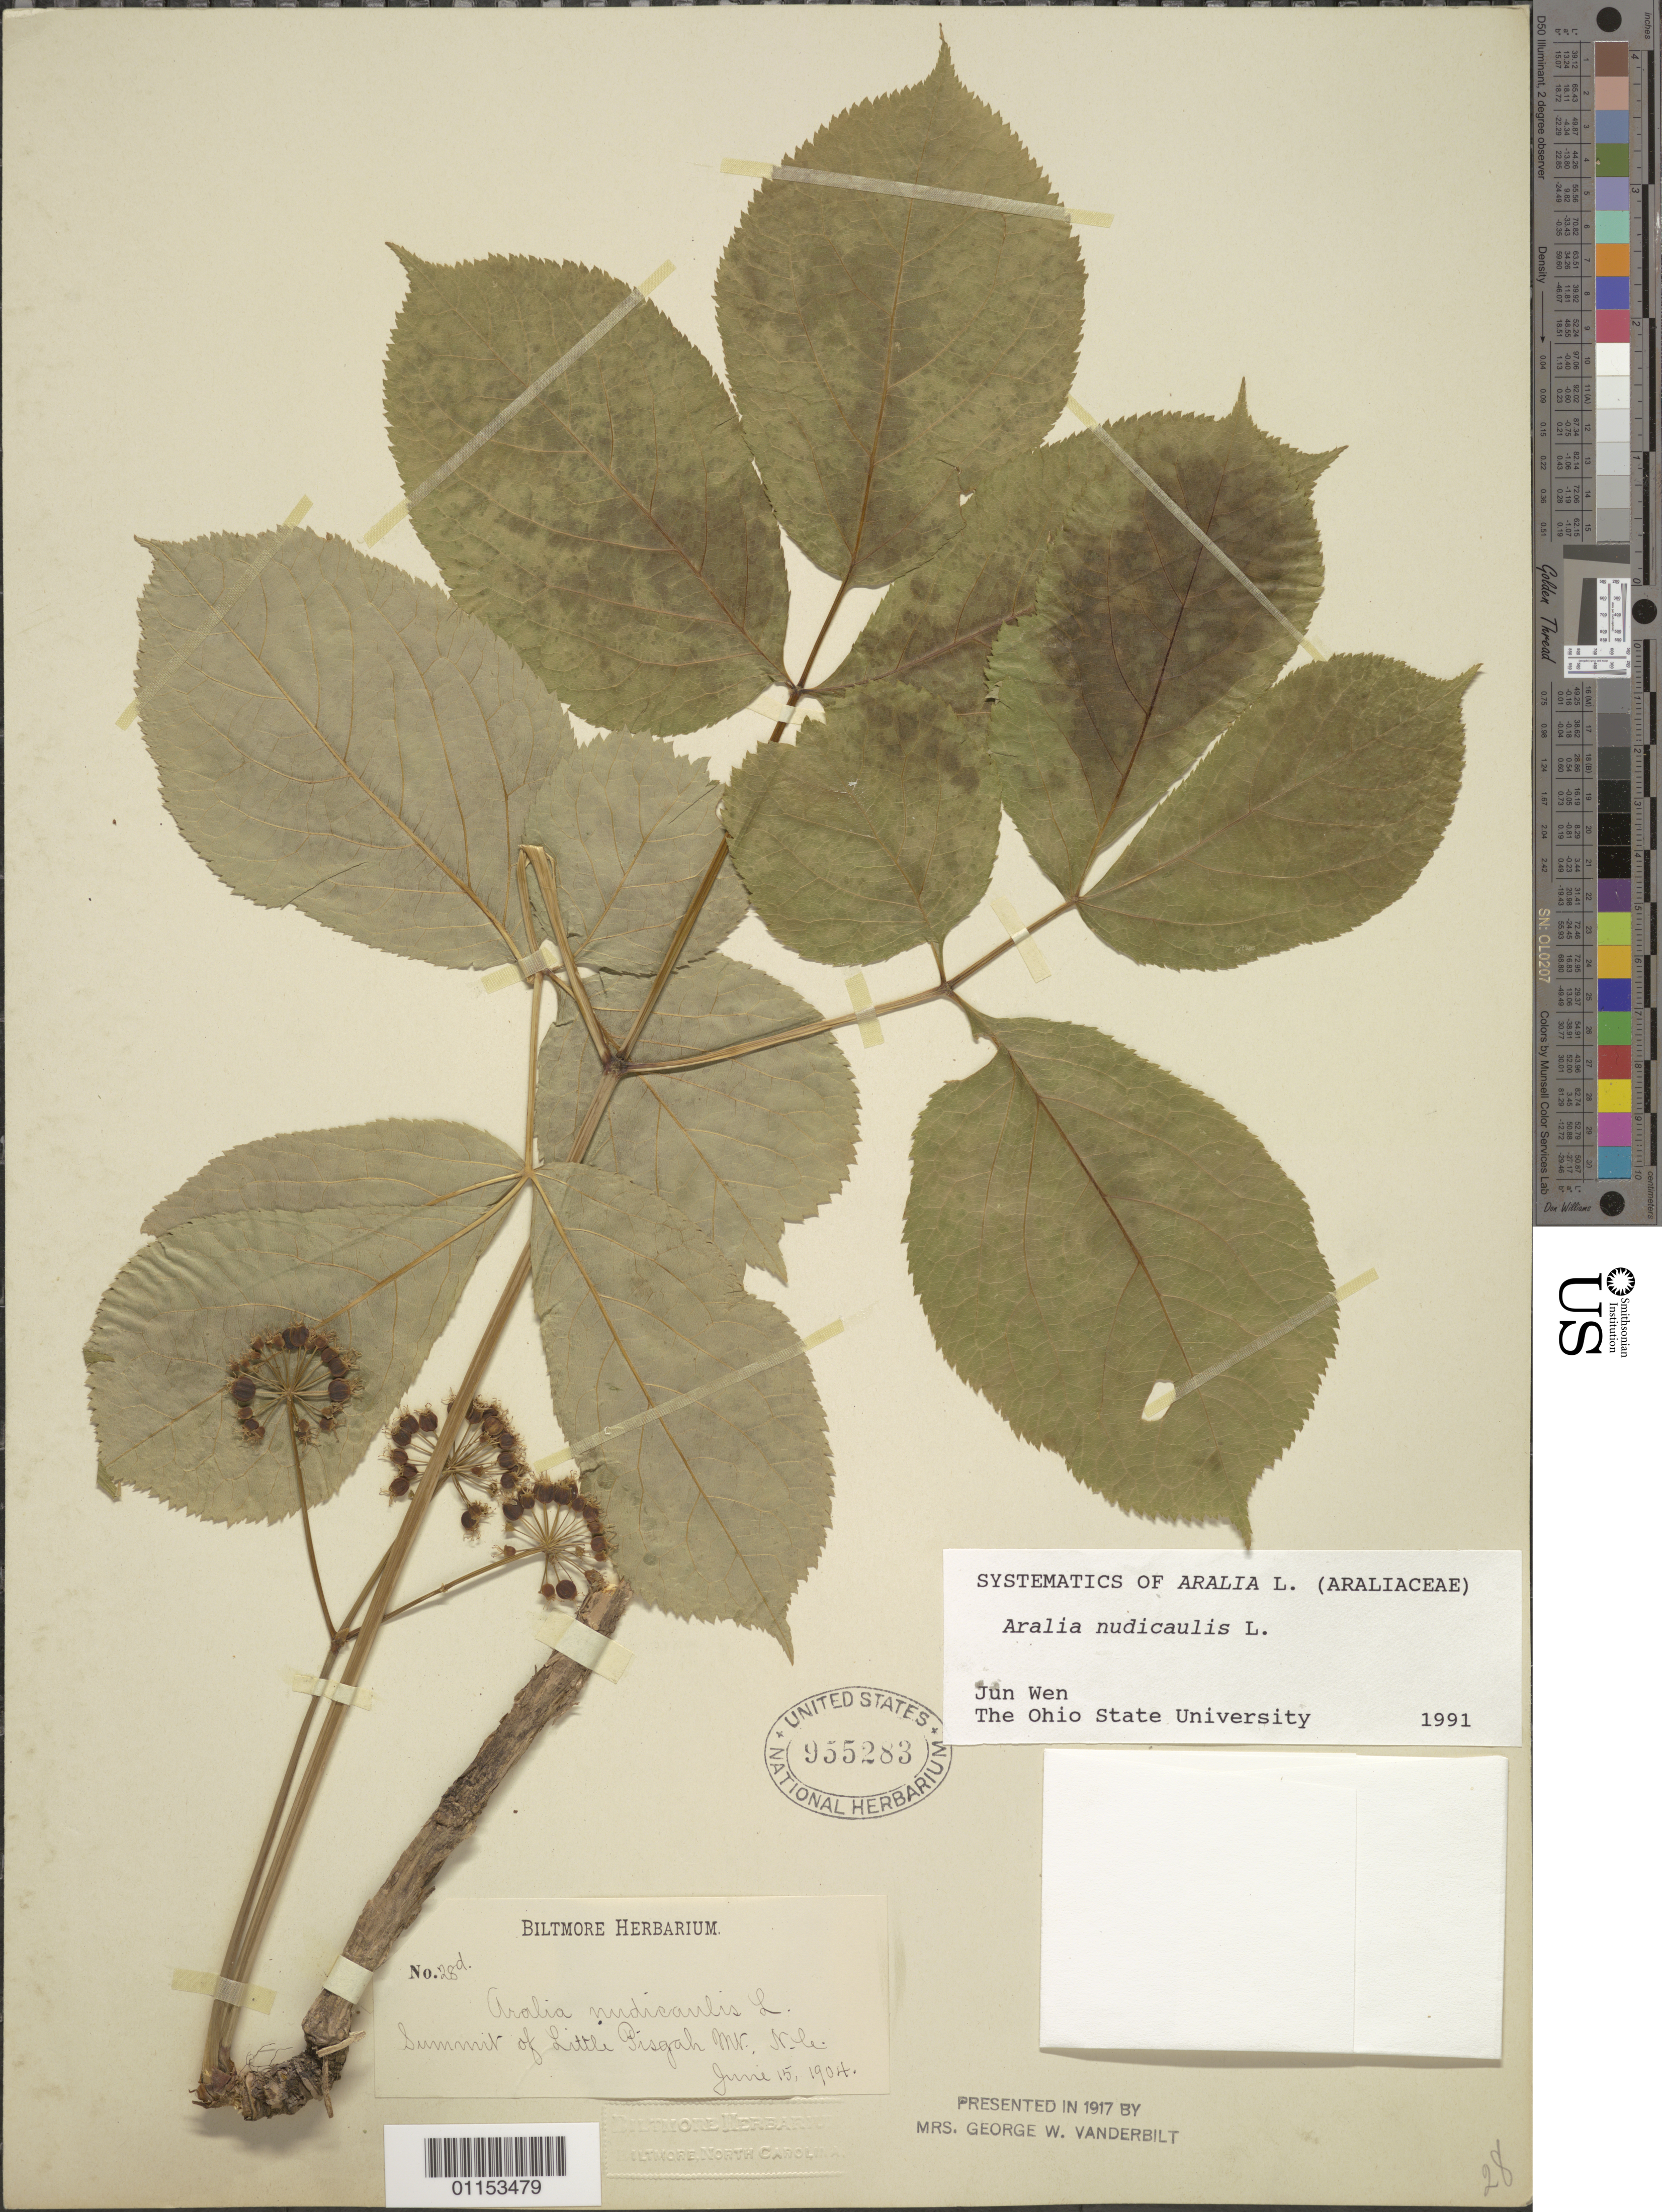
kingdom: Plantae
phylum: Tracheophyta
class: Magnoliopsida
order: Apiales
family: Araliaceae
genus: Aralia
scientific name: Aralia nudicaulis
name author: L.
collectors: ex herb. Biltmore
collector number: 28 d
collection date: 1904-06-15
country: United States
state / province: North Carolina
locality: Summit of Little Pisgah Mt.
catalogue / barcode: US 955283